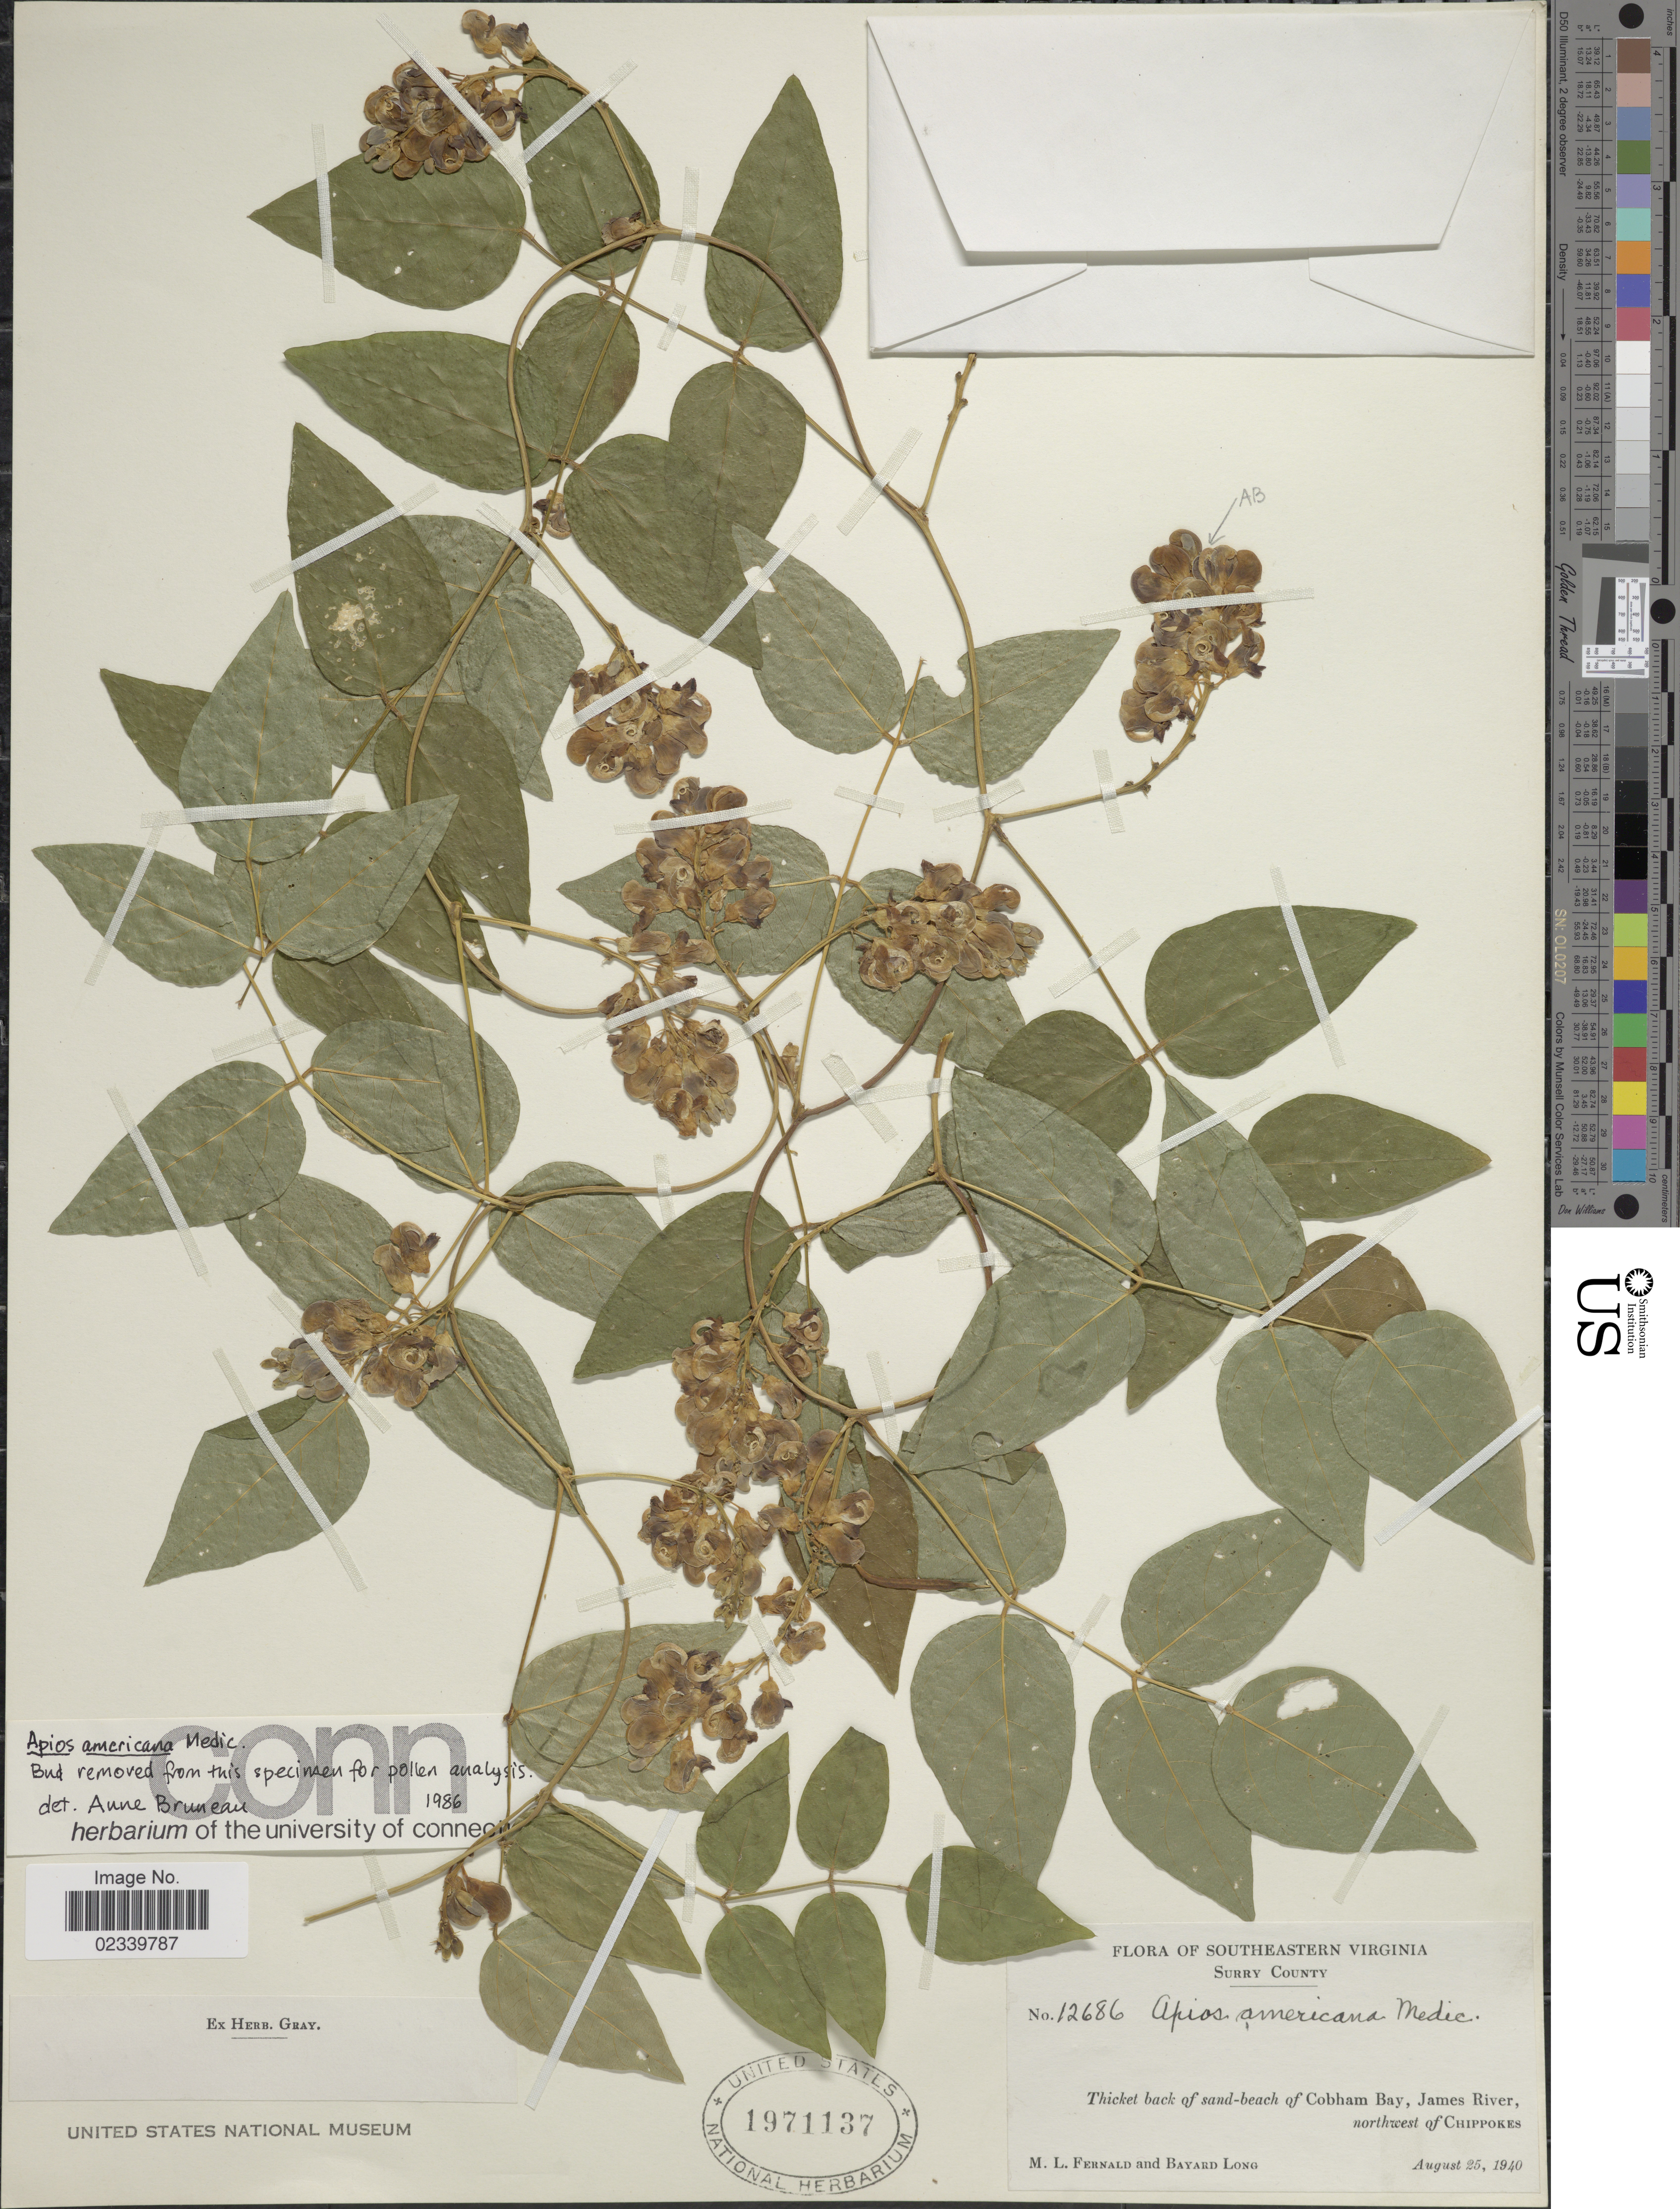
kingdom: Plantae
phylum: Tracheophyta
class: Magnoliopsida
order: Fabales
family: Fabaceae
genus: Apios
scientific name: Apios americana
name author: Medik.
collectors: M. L. Fernald & B. Long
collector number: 12686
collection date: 1940-08-25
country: United States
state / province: Virginia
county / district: Surry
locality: Southeastern Virginia. Surry County. Thicket back of sand of Cobbam Bay, James River, northwest of Chippokes.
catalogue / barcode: US 1971137